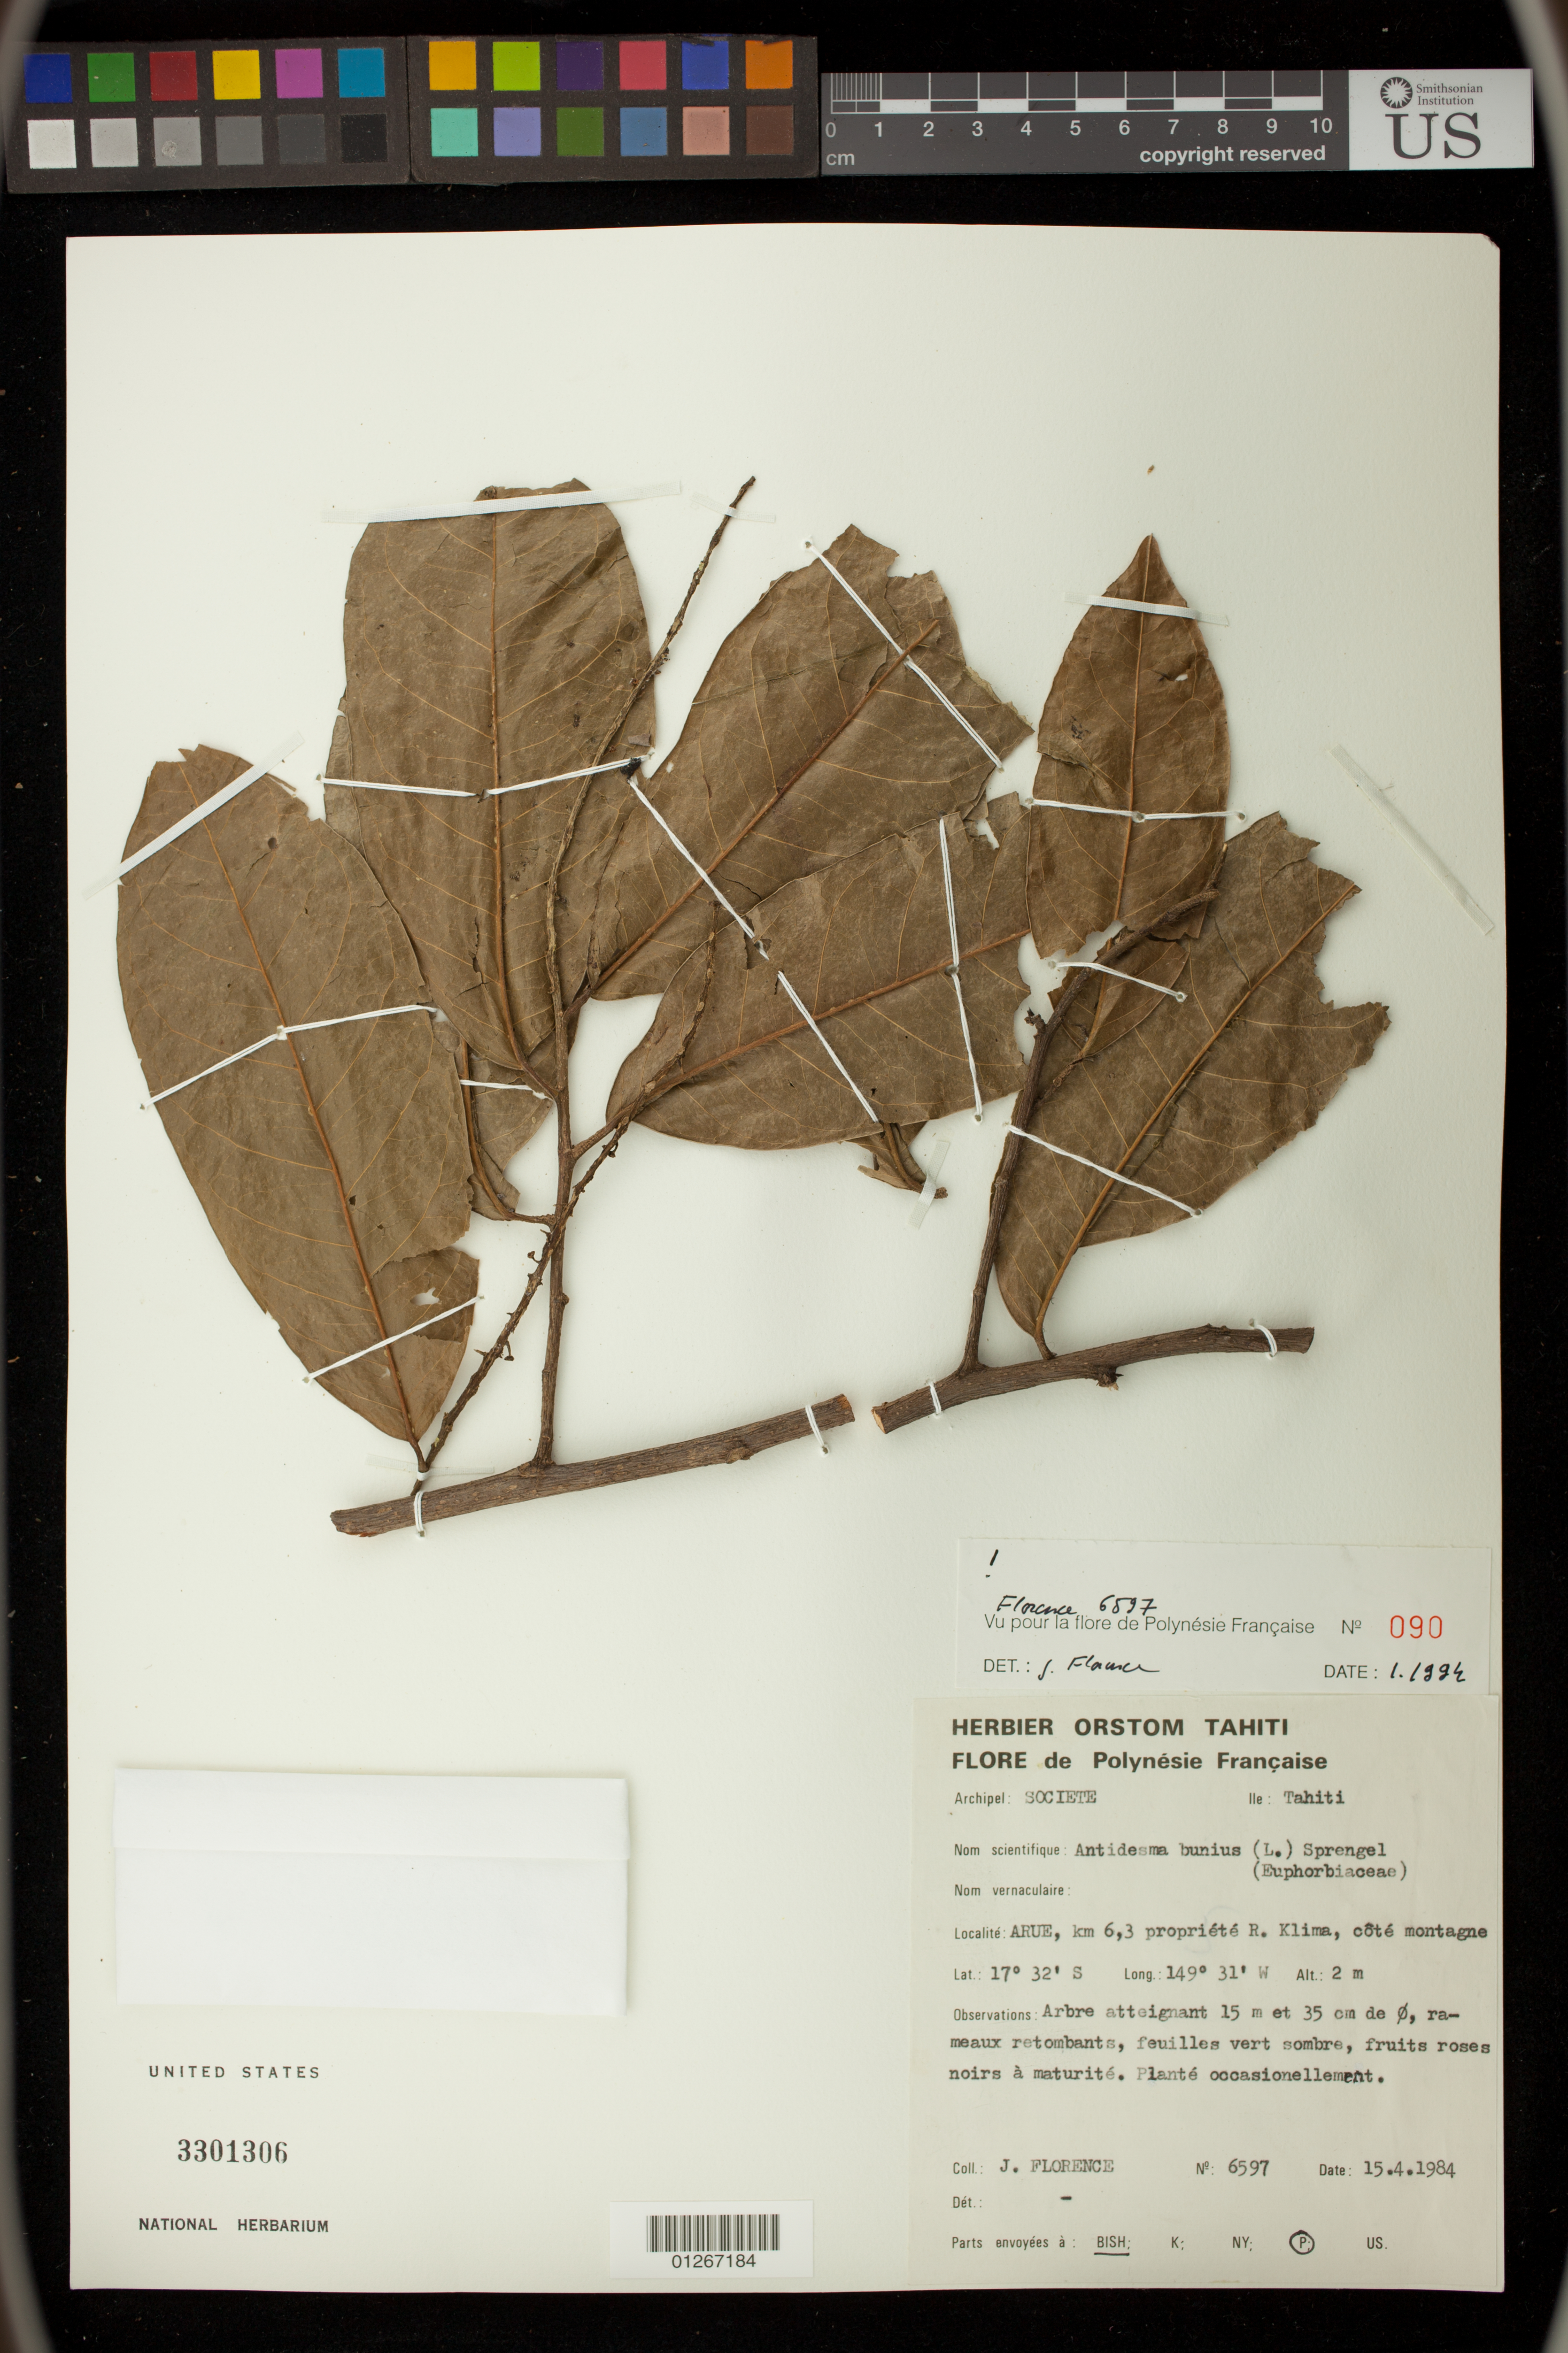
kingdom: Plantae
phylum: Tracheophyta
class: Magnoliopsida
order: Malpighiales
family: Phyllanthaceae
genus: Antidesma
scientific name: Antidesma bunius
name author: (L.) Spreng.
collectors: J. Florence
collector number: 6597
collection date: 1984-04-15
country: French Polynesia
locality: Arue, 6.3 km property R. Klima , mountain side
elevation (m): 2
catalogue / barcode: US 3301306